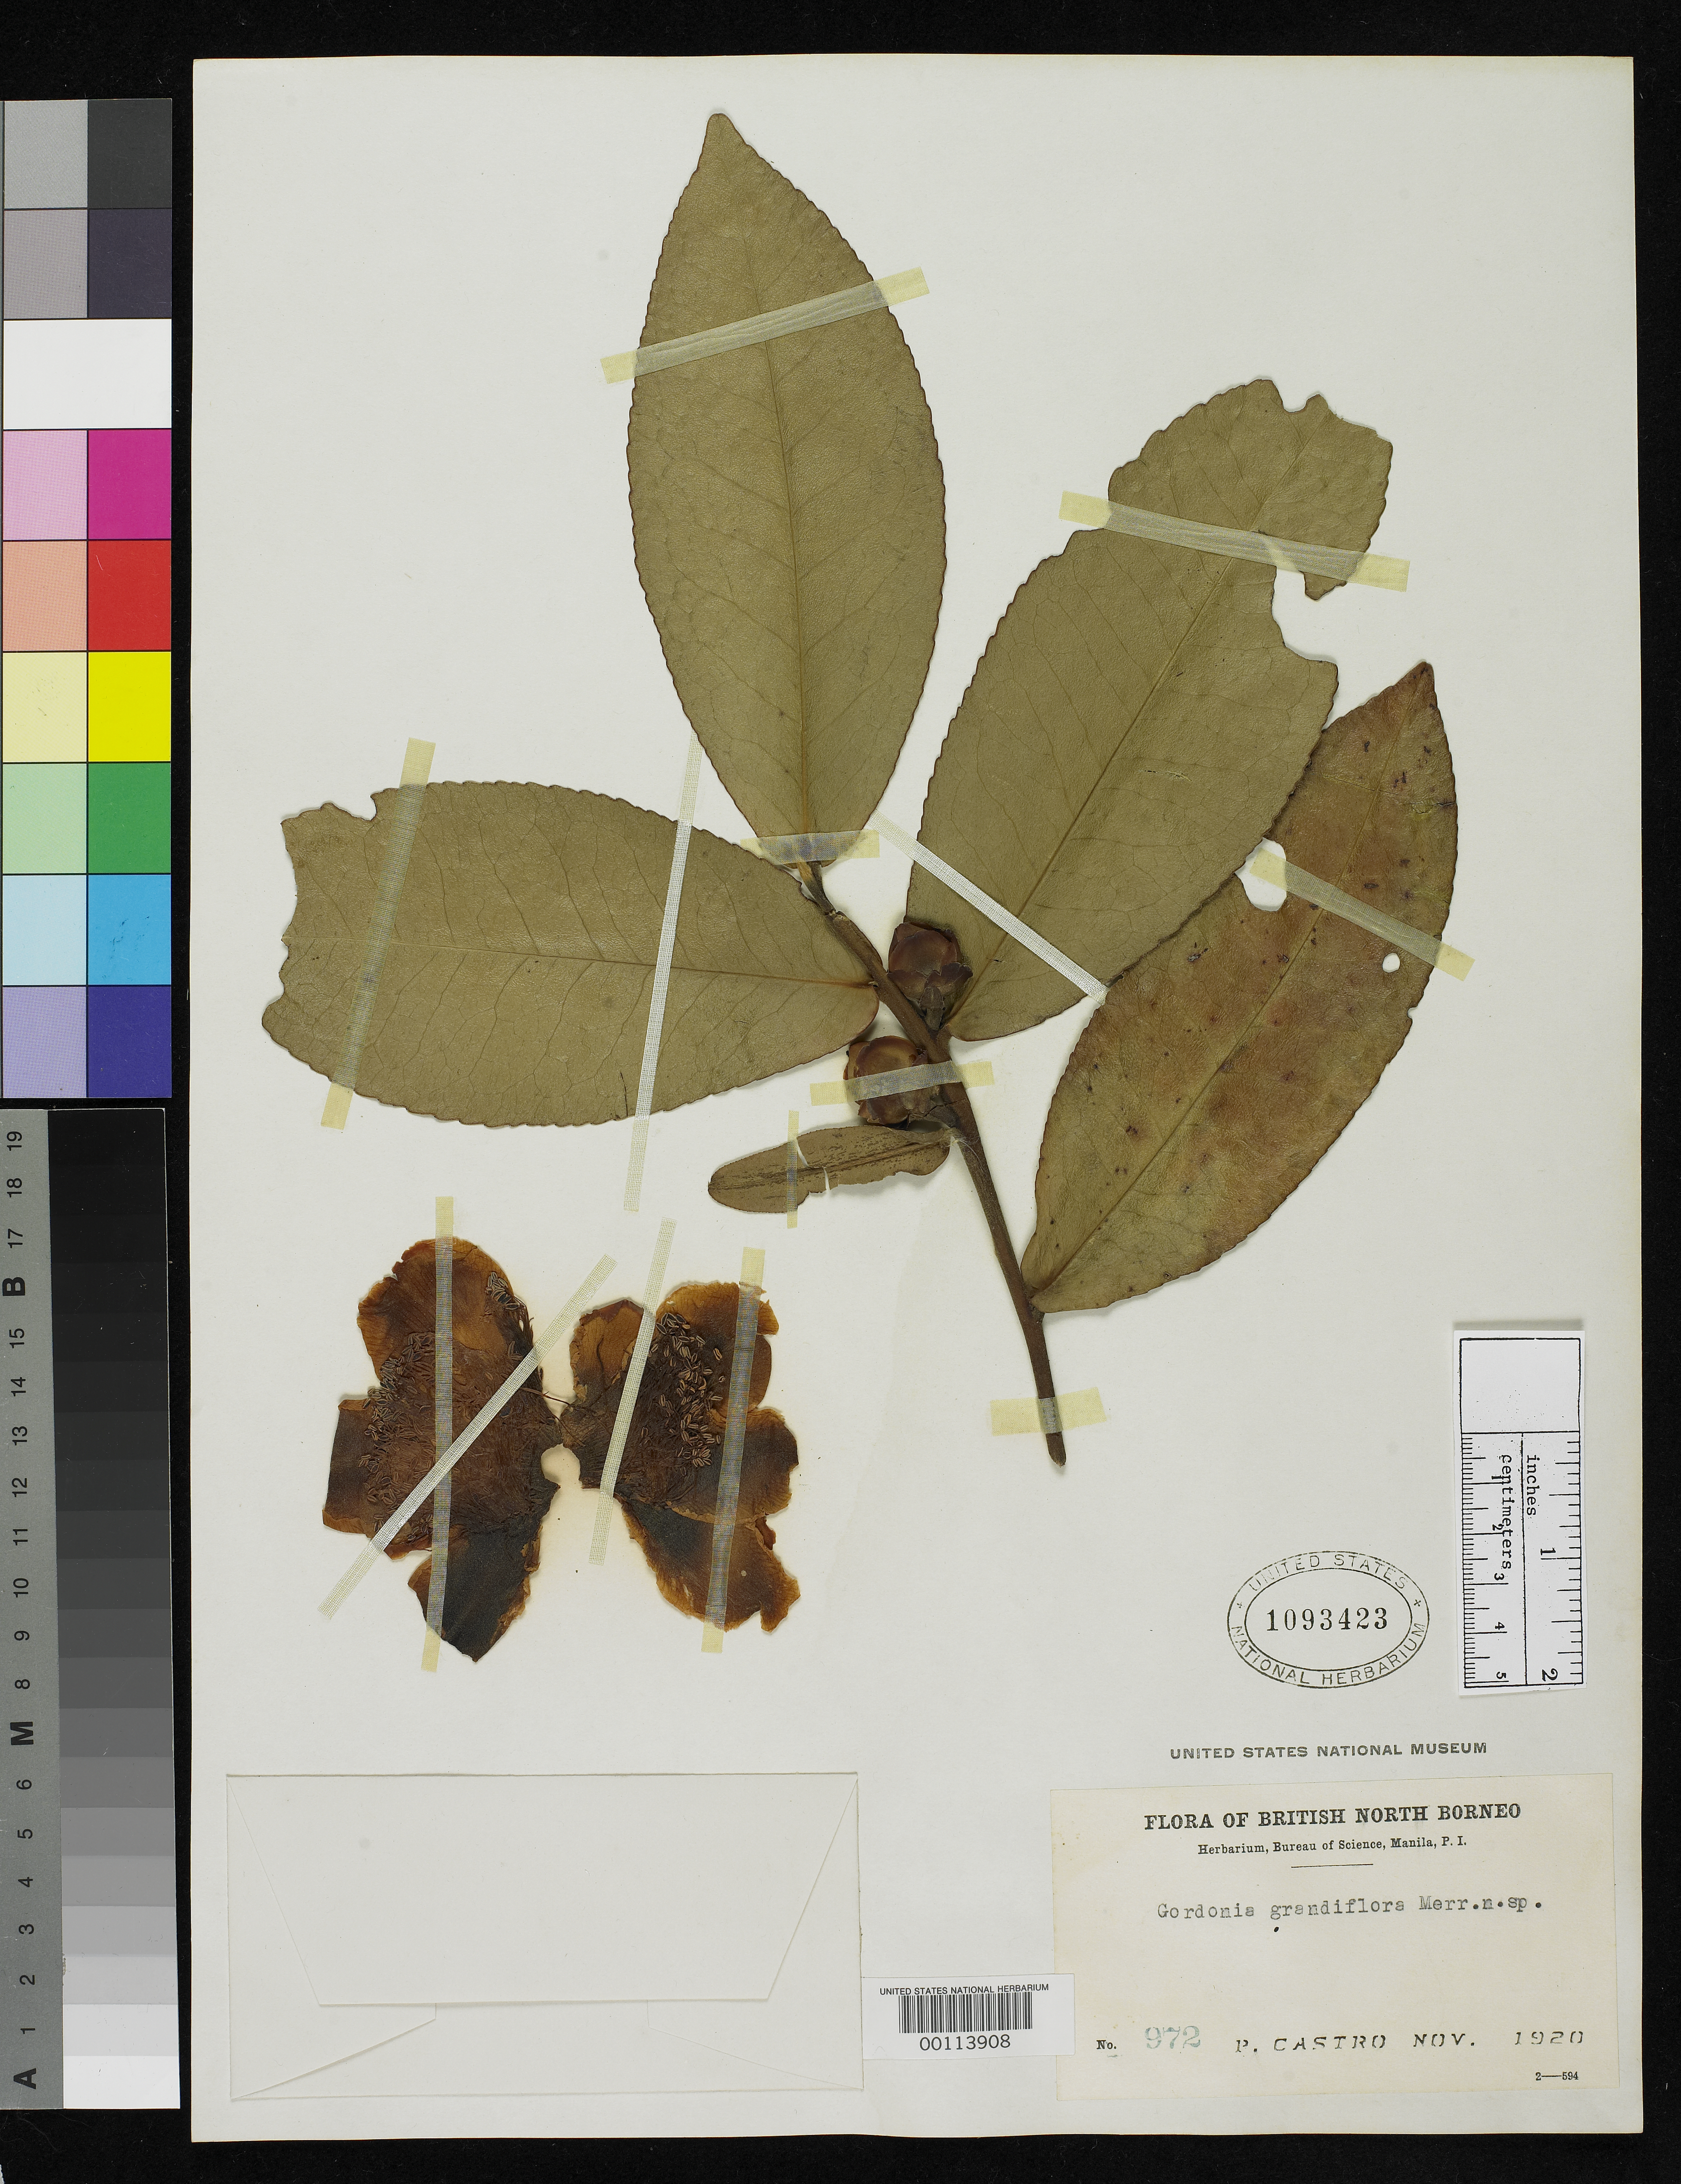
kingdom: Plantae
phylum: Tracheophyta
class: Magnoliopsida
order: Ericales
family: Theaceae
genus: Gordonia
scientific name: Gordonia grandiflora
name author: Merr.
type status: Isotype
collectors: P. Castro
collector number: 972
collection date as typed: Nov 1920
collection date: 1920-11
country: Malaysia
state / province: Sabah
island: Borneo Island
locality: British North Borneo.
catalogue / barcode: US 1093423